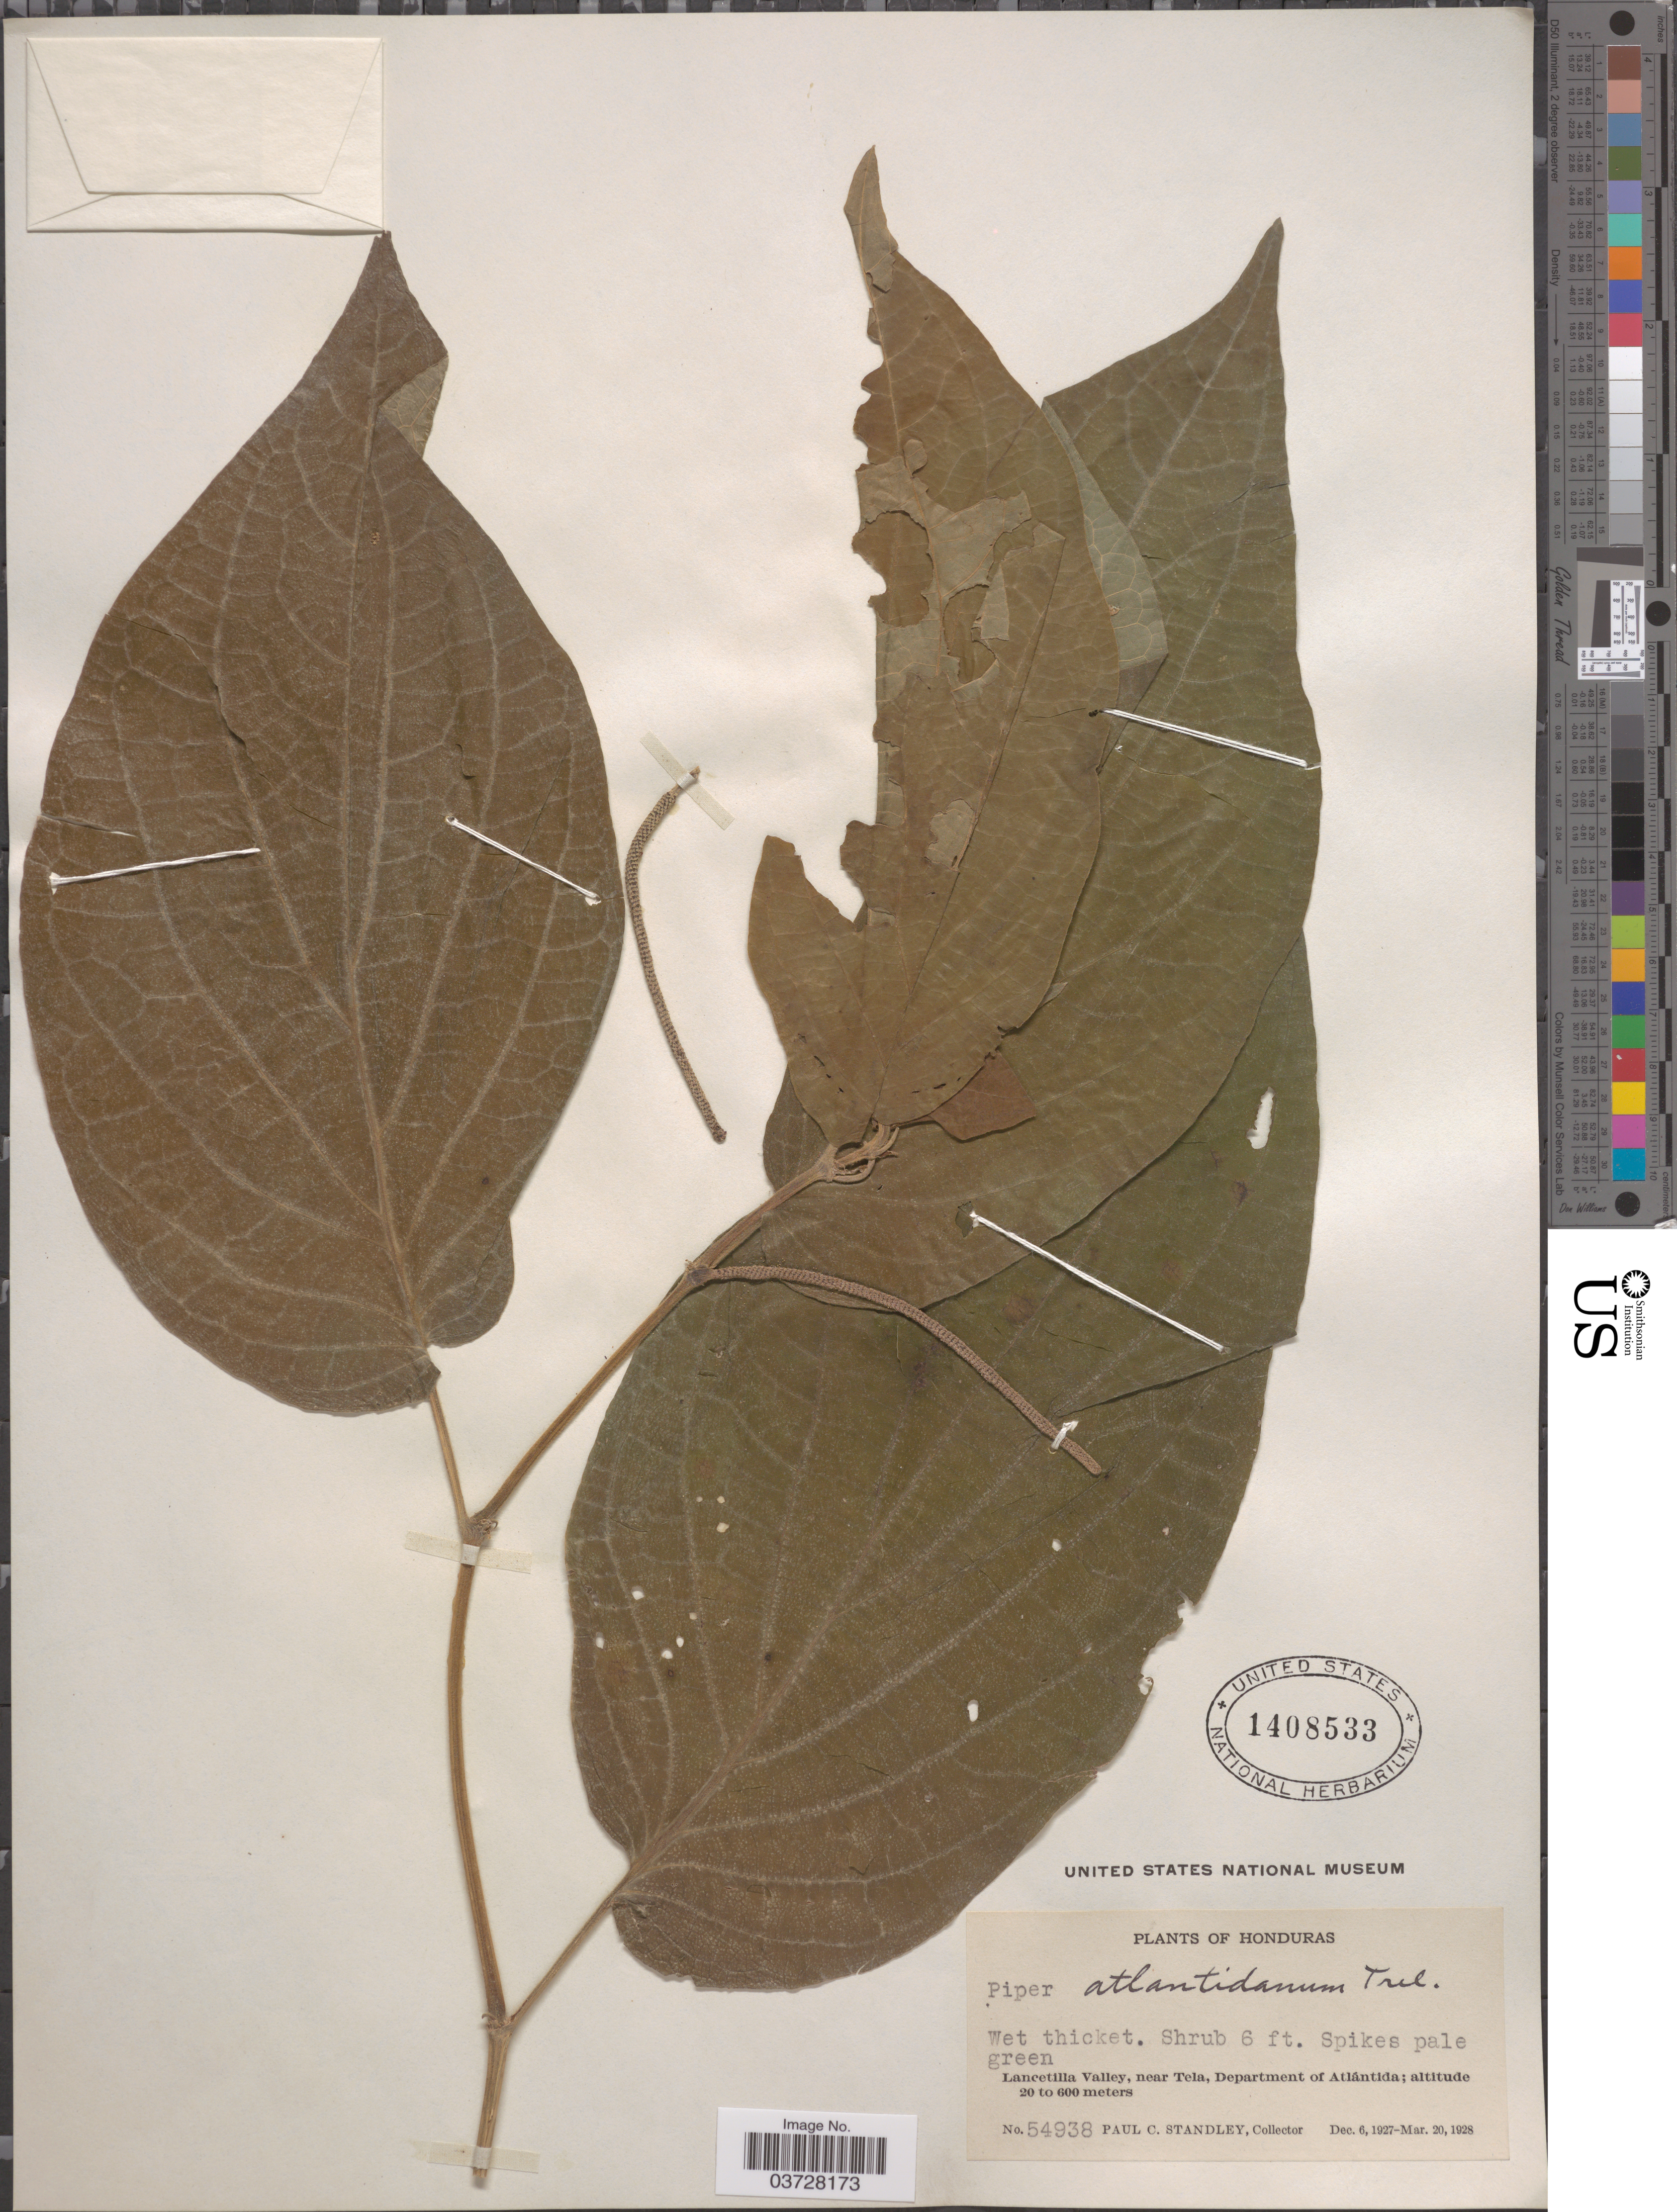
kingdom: Plantae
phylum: Tracheophyta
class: Magnoliopsida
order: Piperales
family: Piperaceae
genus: Piper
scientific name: Piper atlantidanum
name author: Trel.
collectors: P. C. Standley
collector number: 54938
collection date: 1927-12-06/1928-03-20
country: Honduras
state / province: Atlantida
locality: Lancetilla Valley, near Tela, Department of Atlántida.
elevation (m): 20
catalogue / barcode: US 1408533